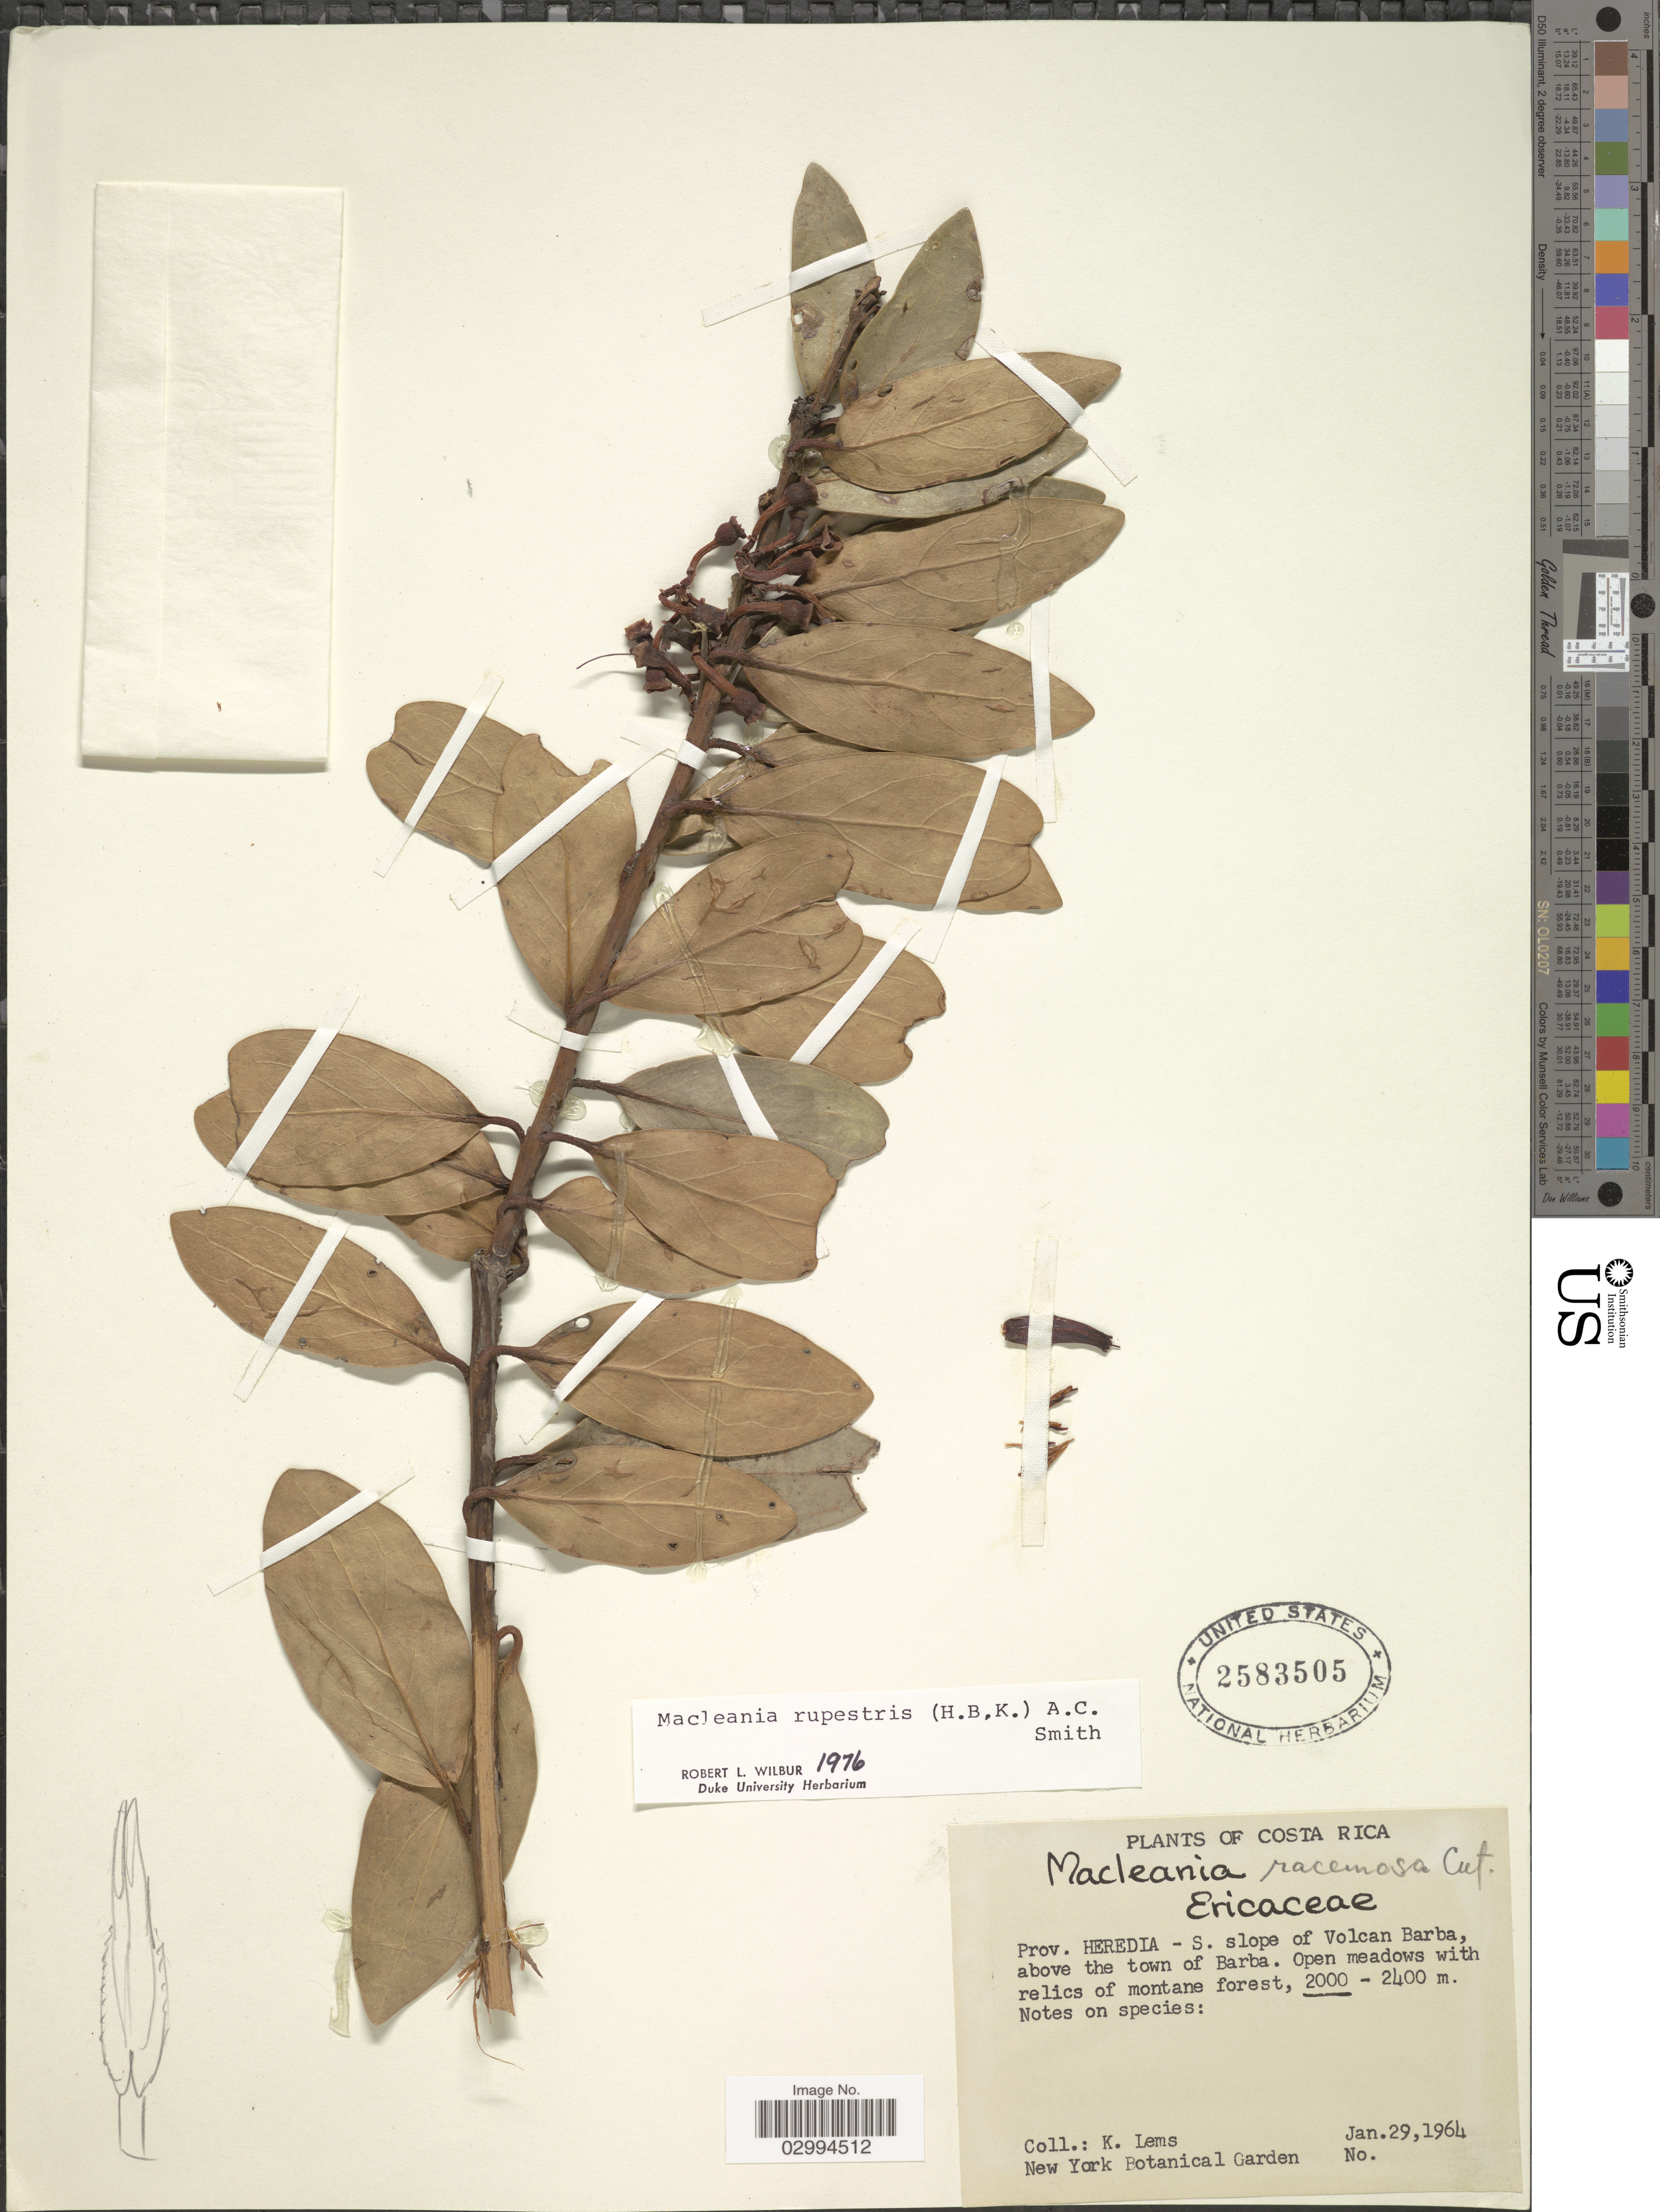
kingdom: Plantae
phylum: Tracheophyta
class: Magnoliopsida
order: Ericales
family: Ericaceae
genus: Macleania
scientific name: Macleania rupestris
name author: (Kunth) A.C. Sm.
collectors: K. Lems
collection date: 1964-01-29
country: Costa Rica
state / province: Heredia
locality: S. slope of Volcan Barba, above the town of Barba.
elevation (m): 2000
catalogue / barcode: US 2583505